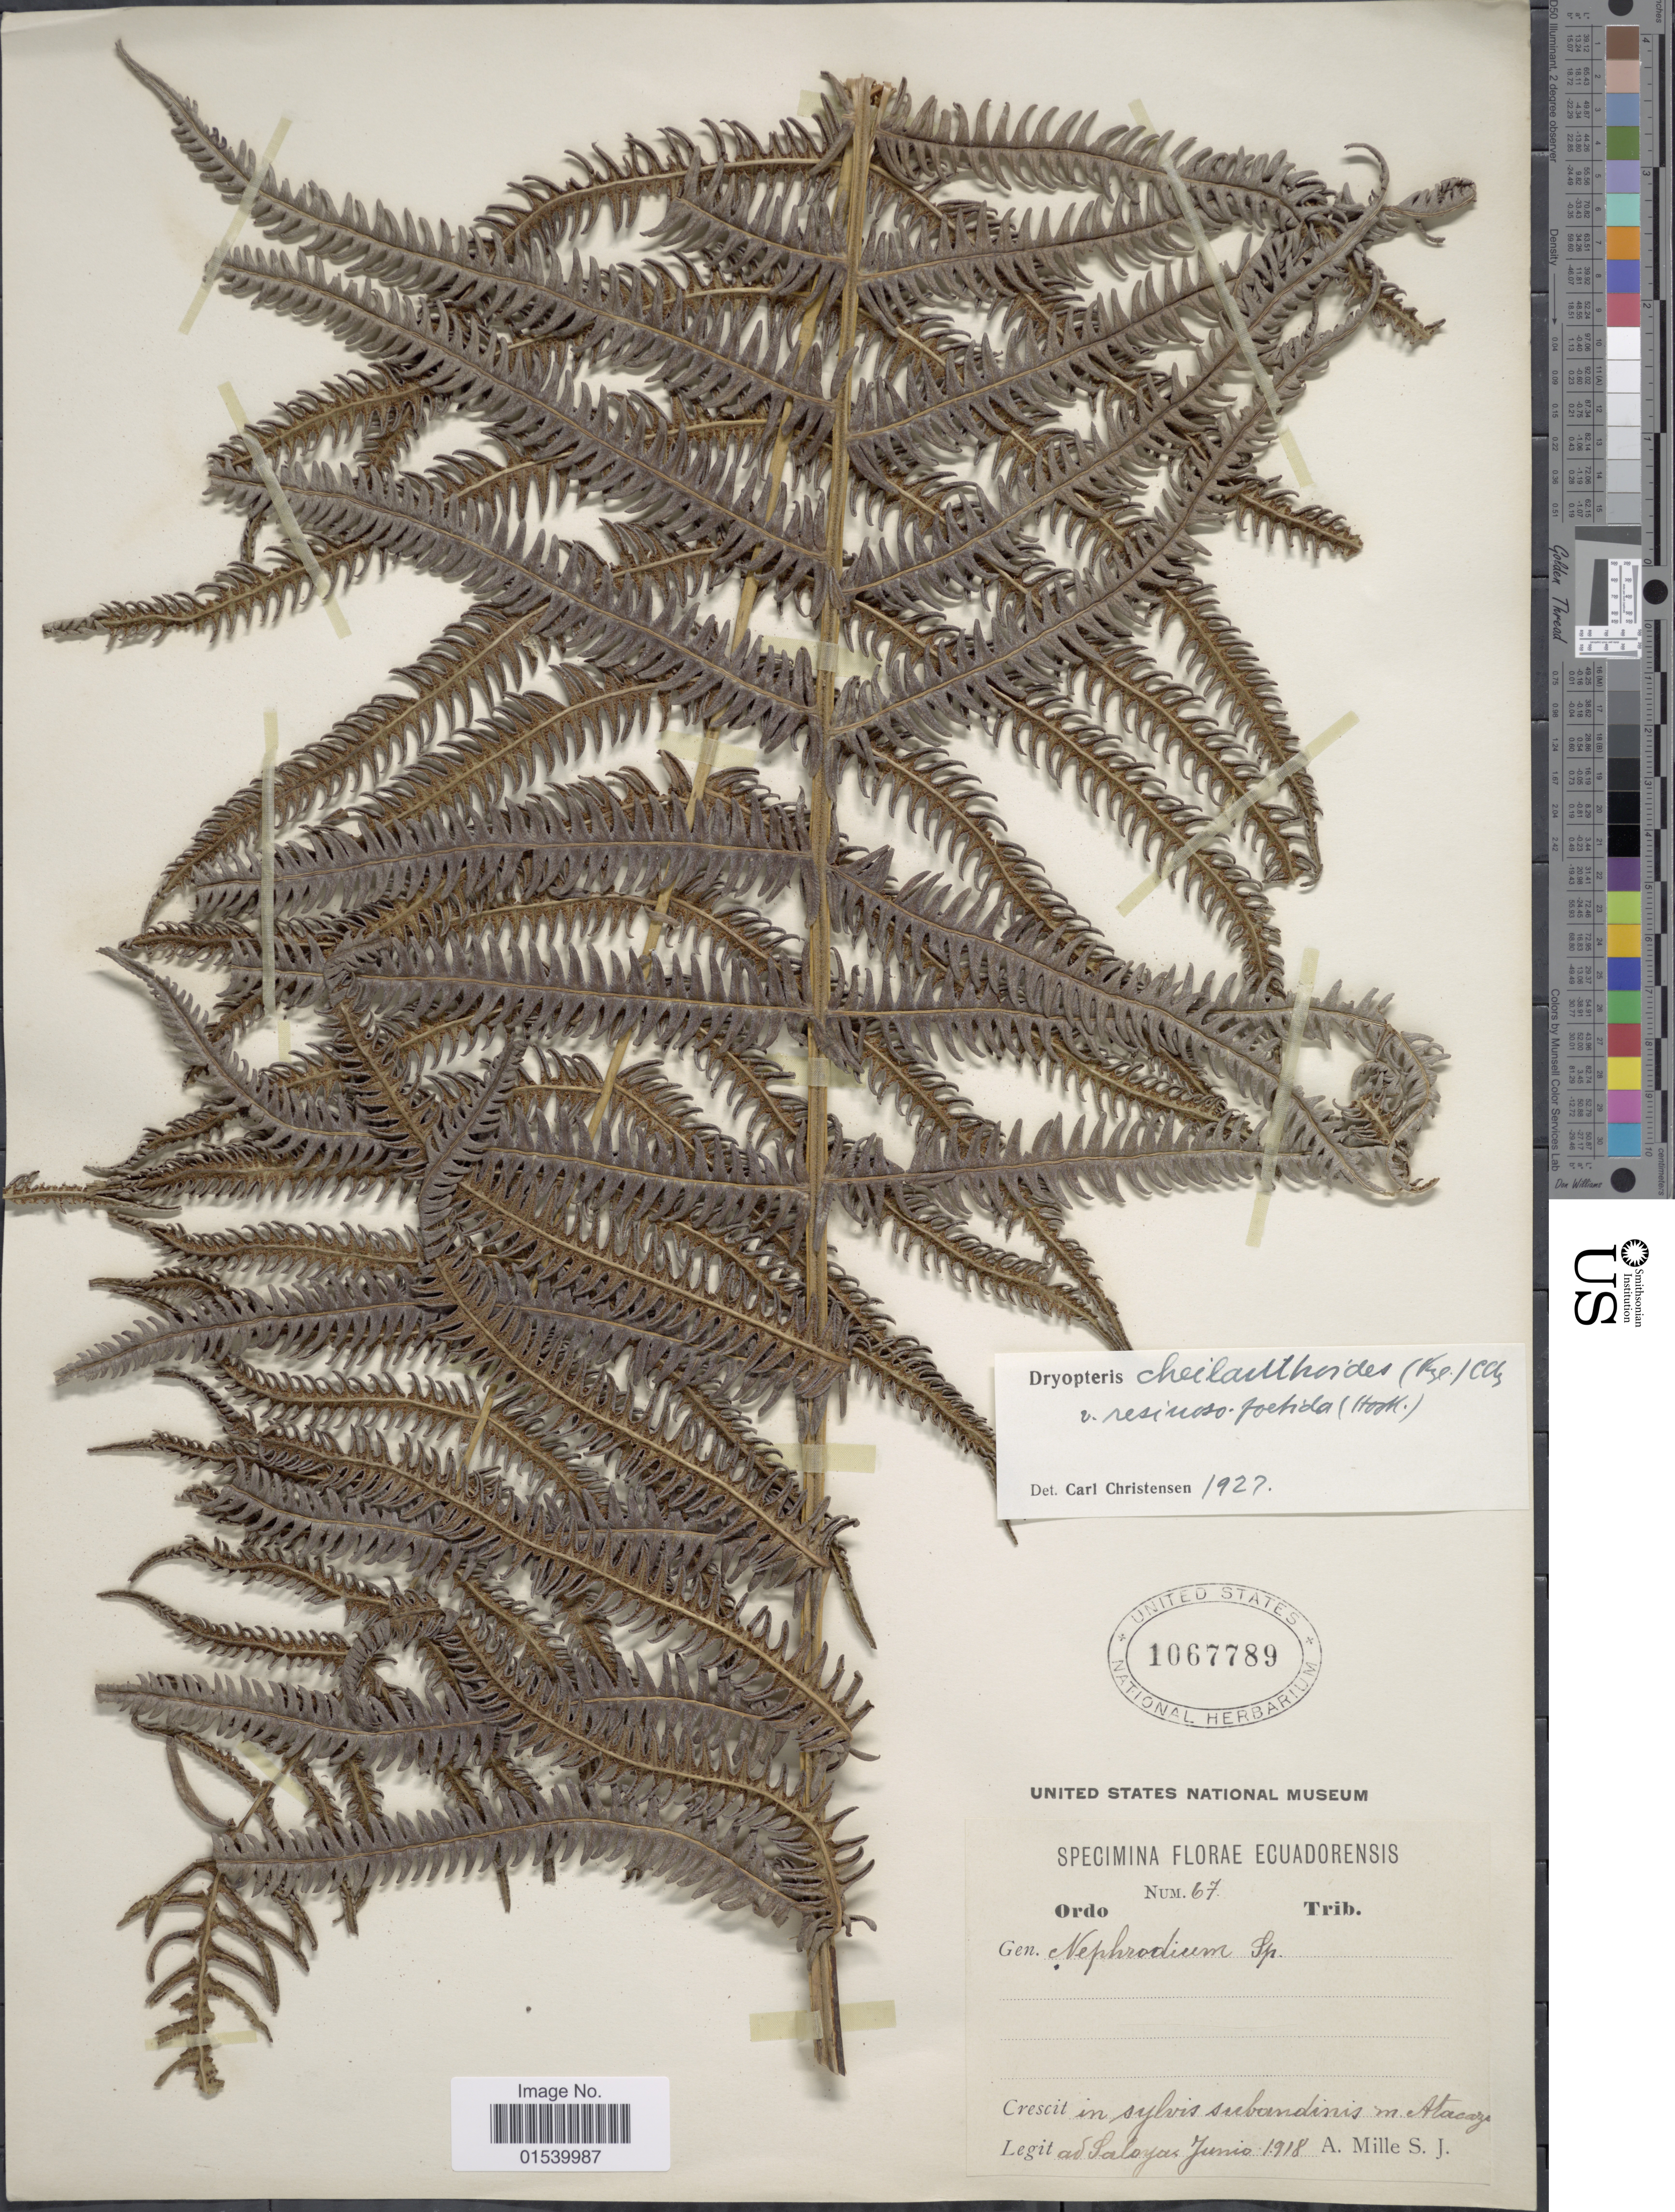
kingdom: Plantae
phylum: Tracheophyta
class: Polypodiopsida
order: Polypodiales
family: Thelypteridaceae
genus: Amauropelta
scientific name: Amauropelta cheilanthoides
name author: (Kunze) Á. Löve & D. Löve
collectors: A. Mille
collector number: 67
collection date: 1918-06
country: Ecuador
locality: In sylvis subandivis m Atacazo ad Saloya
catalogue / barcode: US 1067789